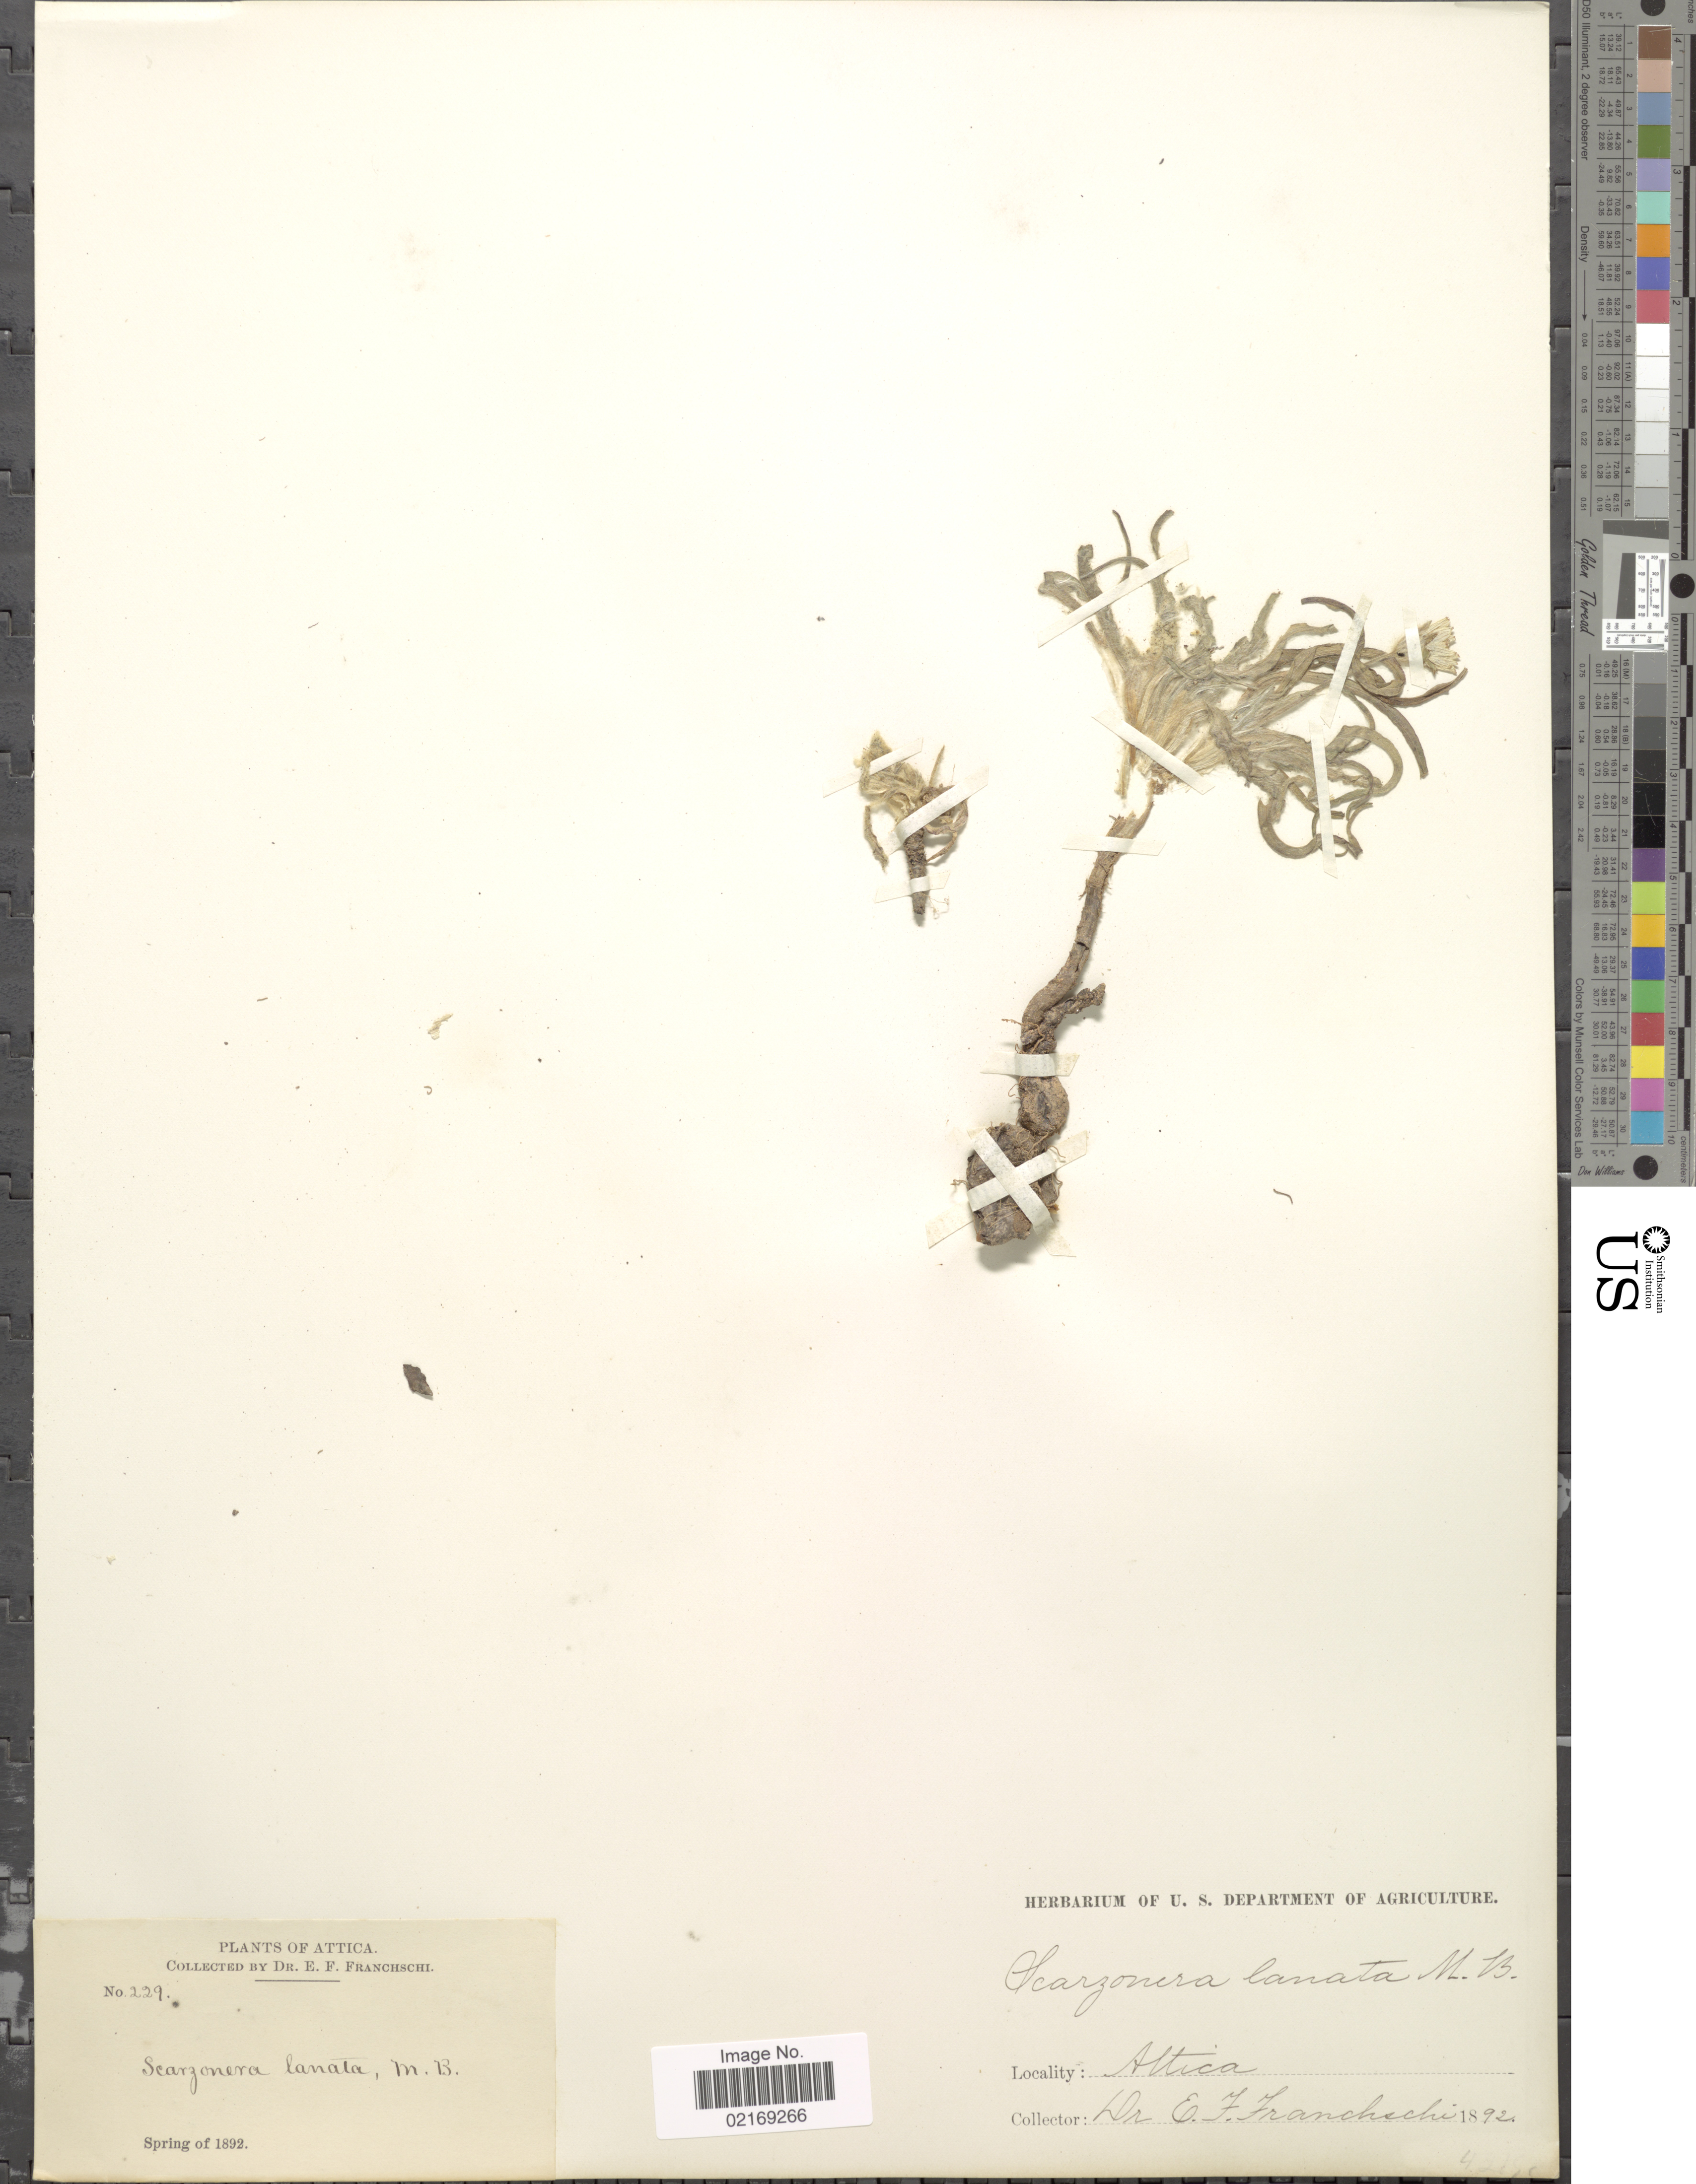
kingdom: Plantae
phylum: Tracheophyta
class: Magnoliopsida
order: Asterales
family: Asteraceae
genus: Scorzonera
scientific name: Scorzonera lanata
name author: M. Bieb.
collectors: E. Franchschi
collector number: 229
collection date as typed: Spring of 1892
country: Greece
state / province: Attica